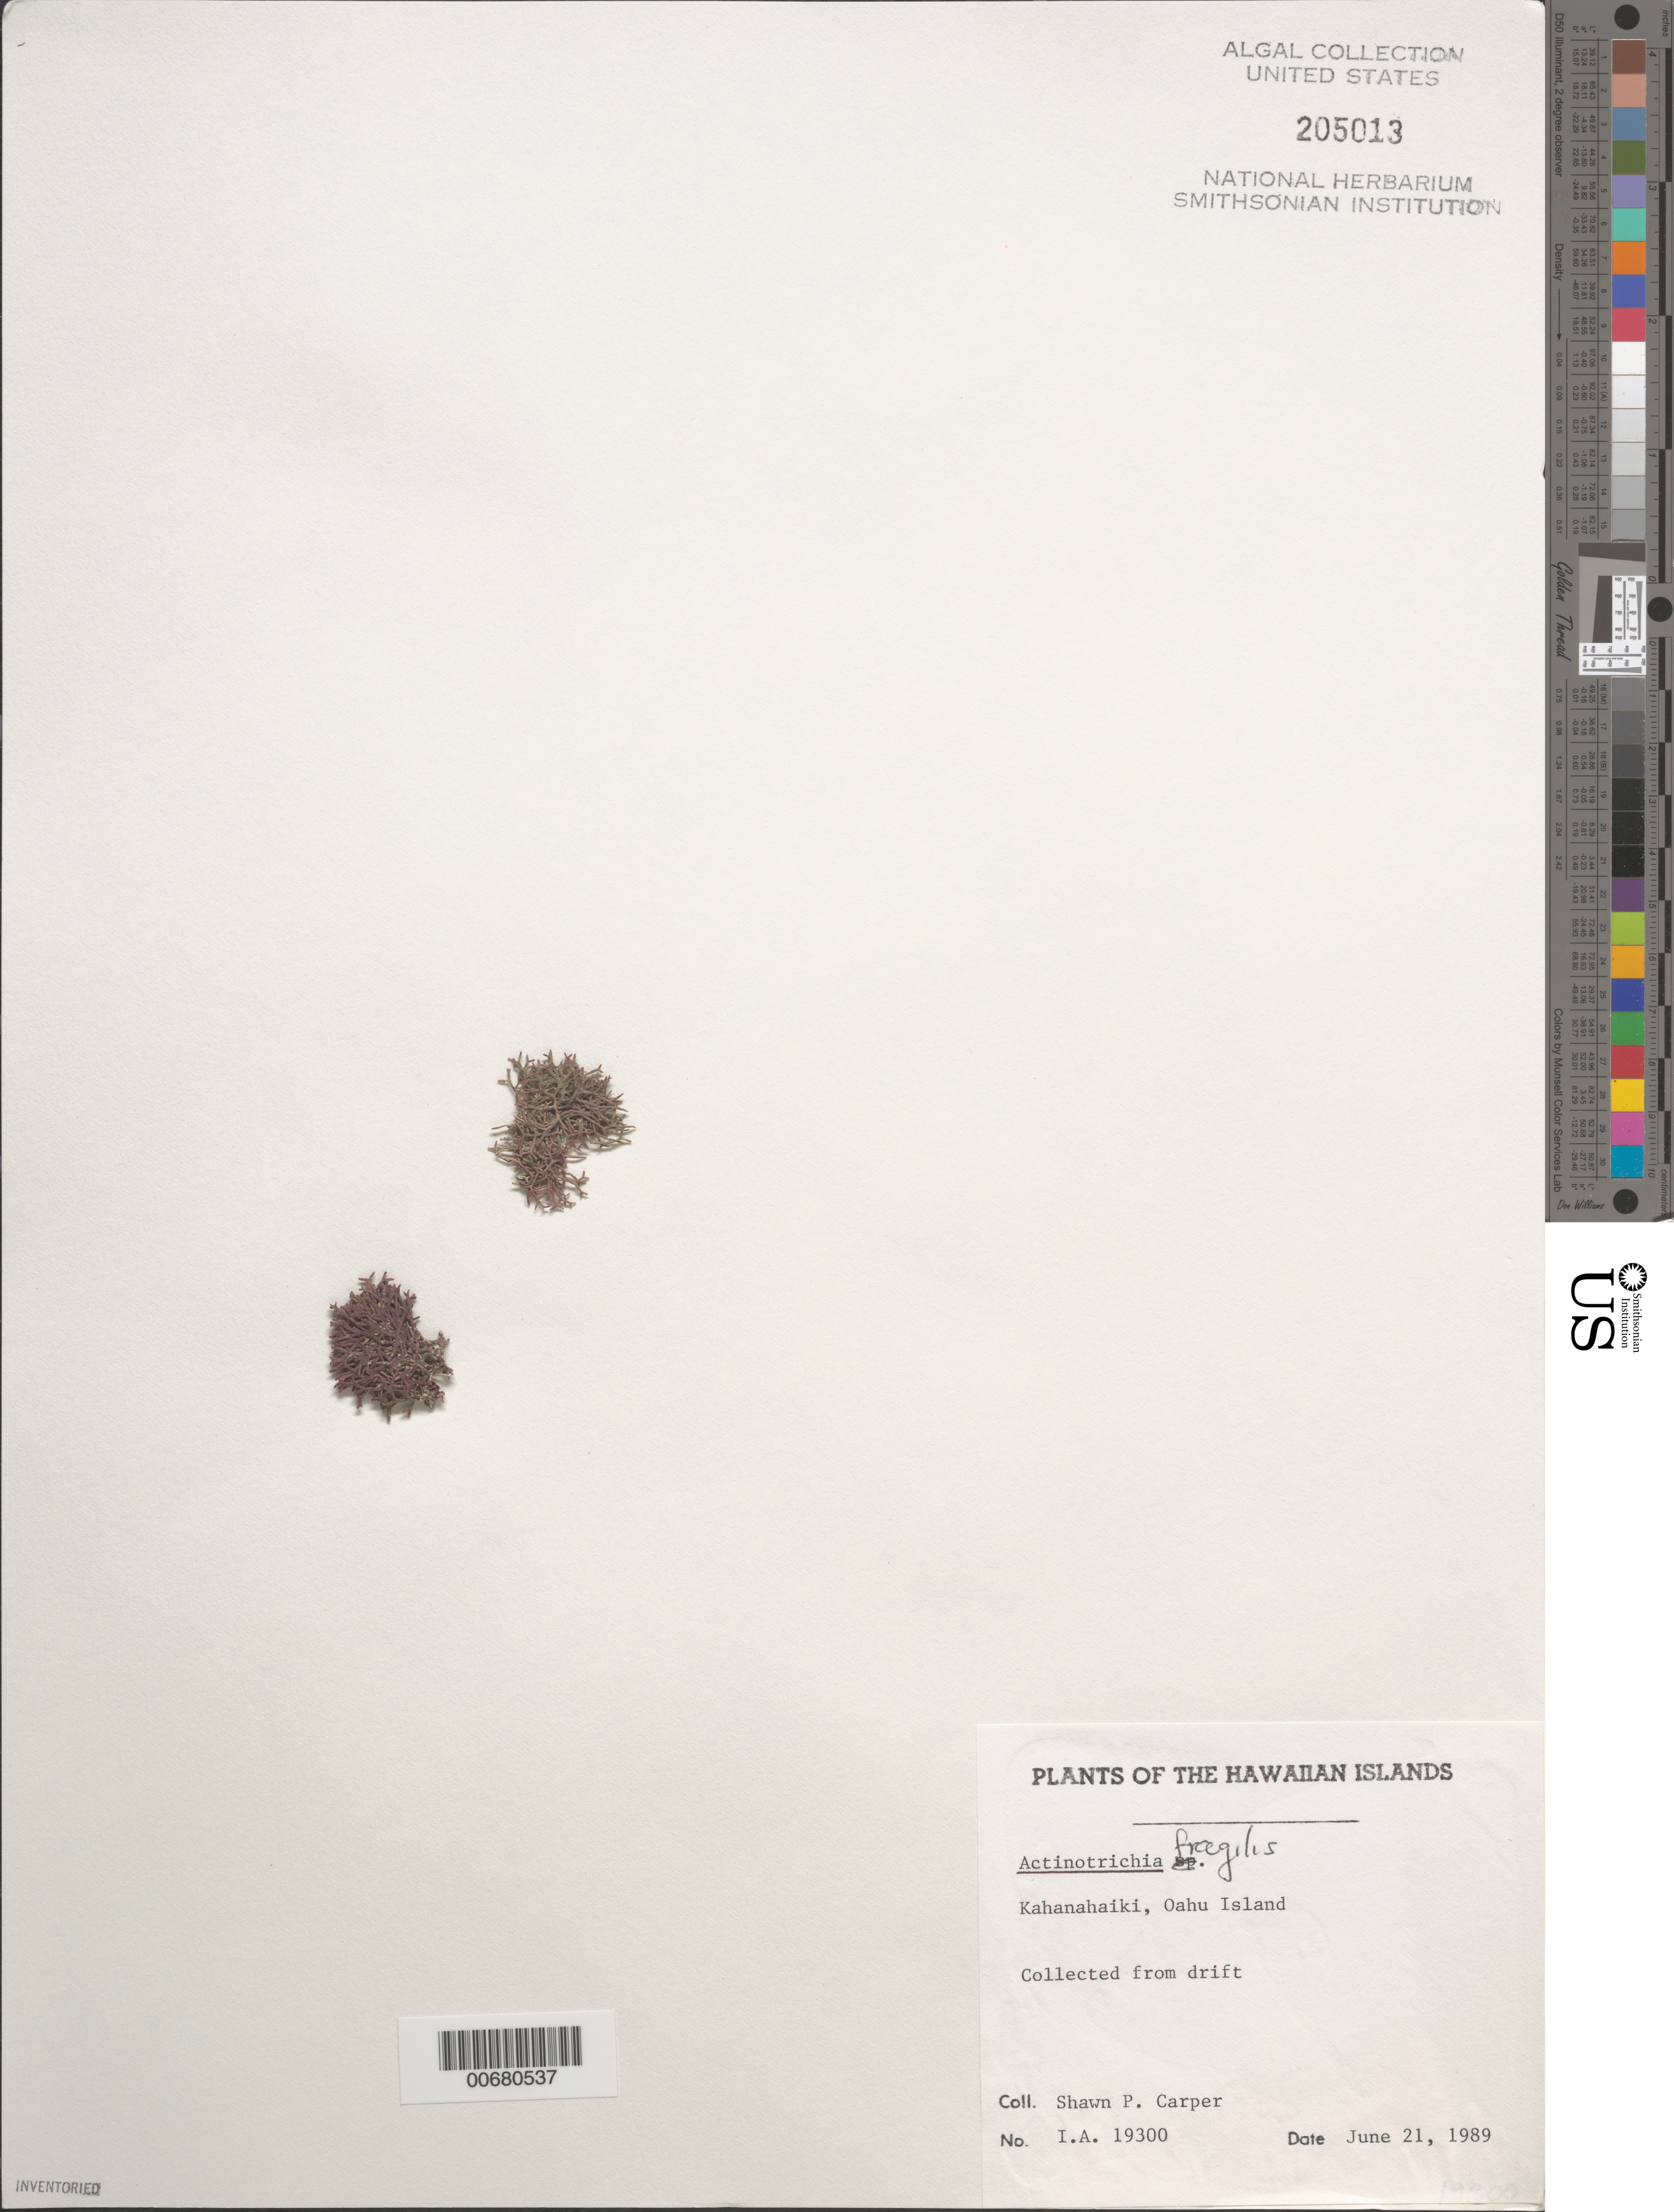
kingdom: Plantae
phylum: Rhodophyta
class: Florideophyceae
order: Nemaliales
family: Galaxauraceae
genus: Actinotrichia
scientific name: Actinotrichia fragilis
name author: (Forssk.) Børgesen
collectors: S. Carper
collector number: IAA 19300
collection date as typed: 21 Jun 1989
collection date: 1989-06-21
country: United States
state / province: Hawaii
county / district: Honolulu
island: Oahu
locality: Kahanahaiki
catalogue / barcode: US 205013